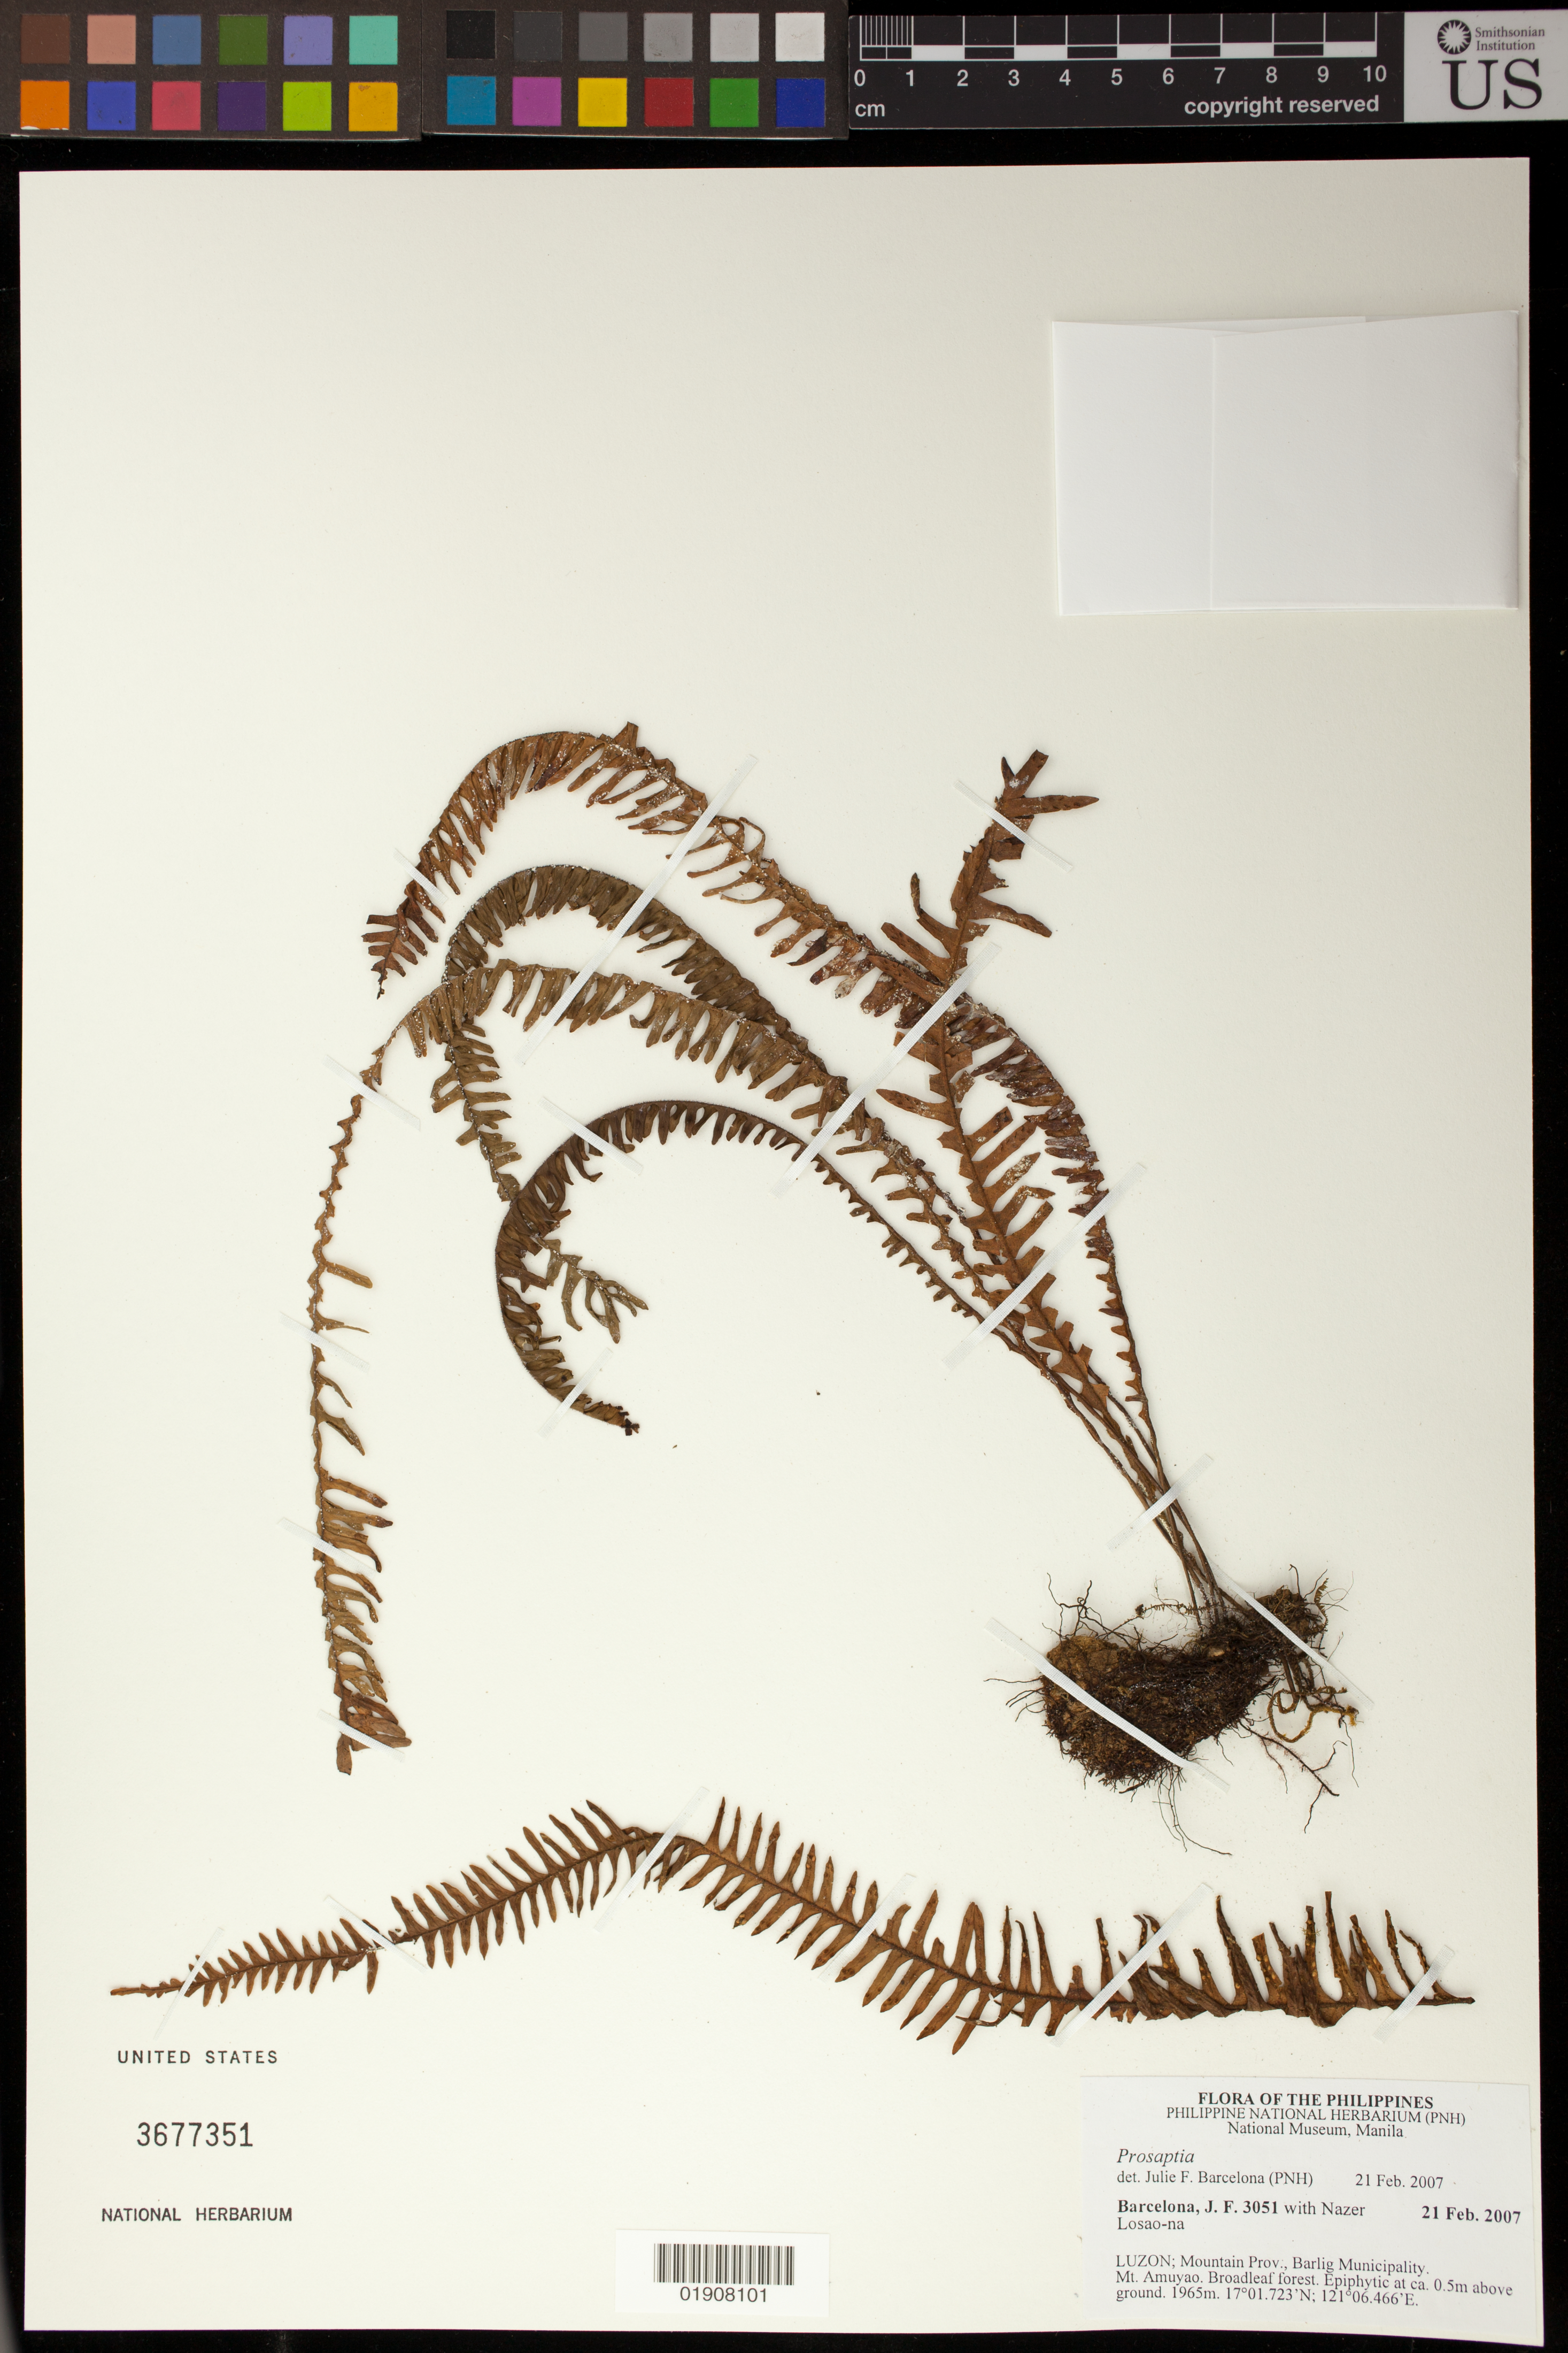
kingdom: Plantae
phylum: Tracheophyta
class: Polypodiopsida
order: Polypodiales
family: Polypodiaceae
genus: Prosaptia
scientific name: Prosaptia sp.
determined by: Barcelona, J. F.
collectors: J. F. Barcelona & N. Losao-na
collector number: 3051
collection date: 2007-02-21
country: Philippines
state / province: Cordillera (Administrative Region)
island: Luzon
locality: Luzon; Mountain Prov., Barlig Municipality. Mt. Amuyao.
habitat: Broadleaf forest.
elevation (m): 1965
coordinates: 17 01.723 N, 121 06.466 E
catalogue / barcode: US 3677351